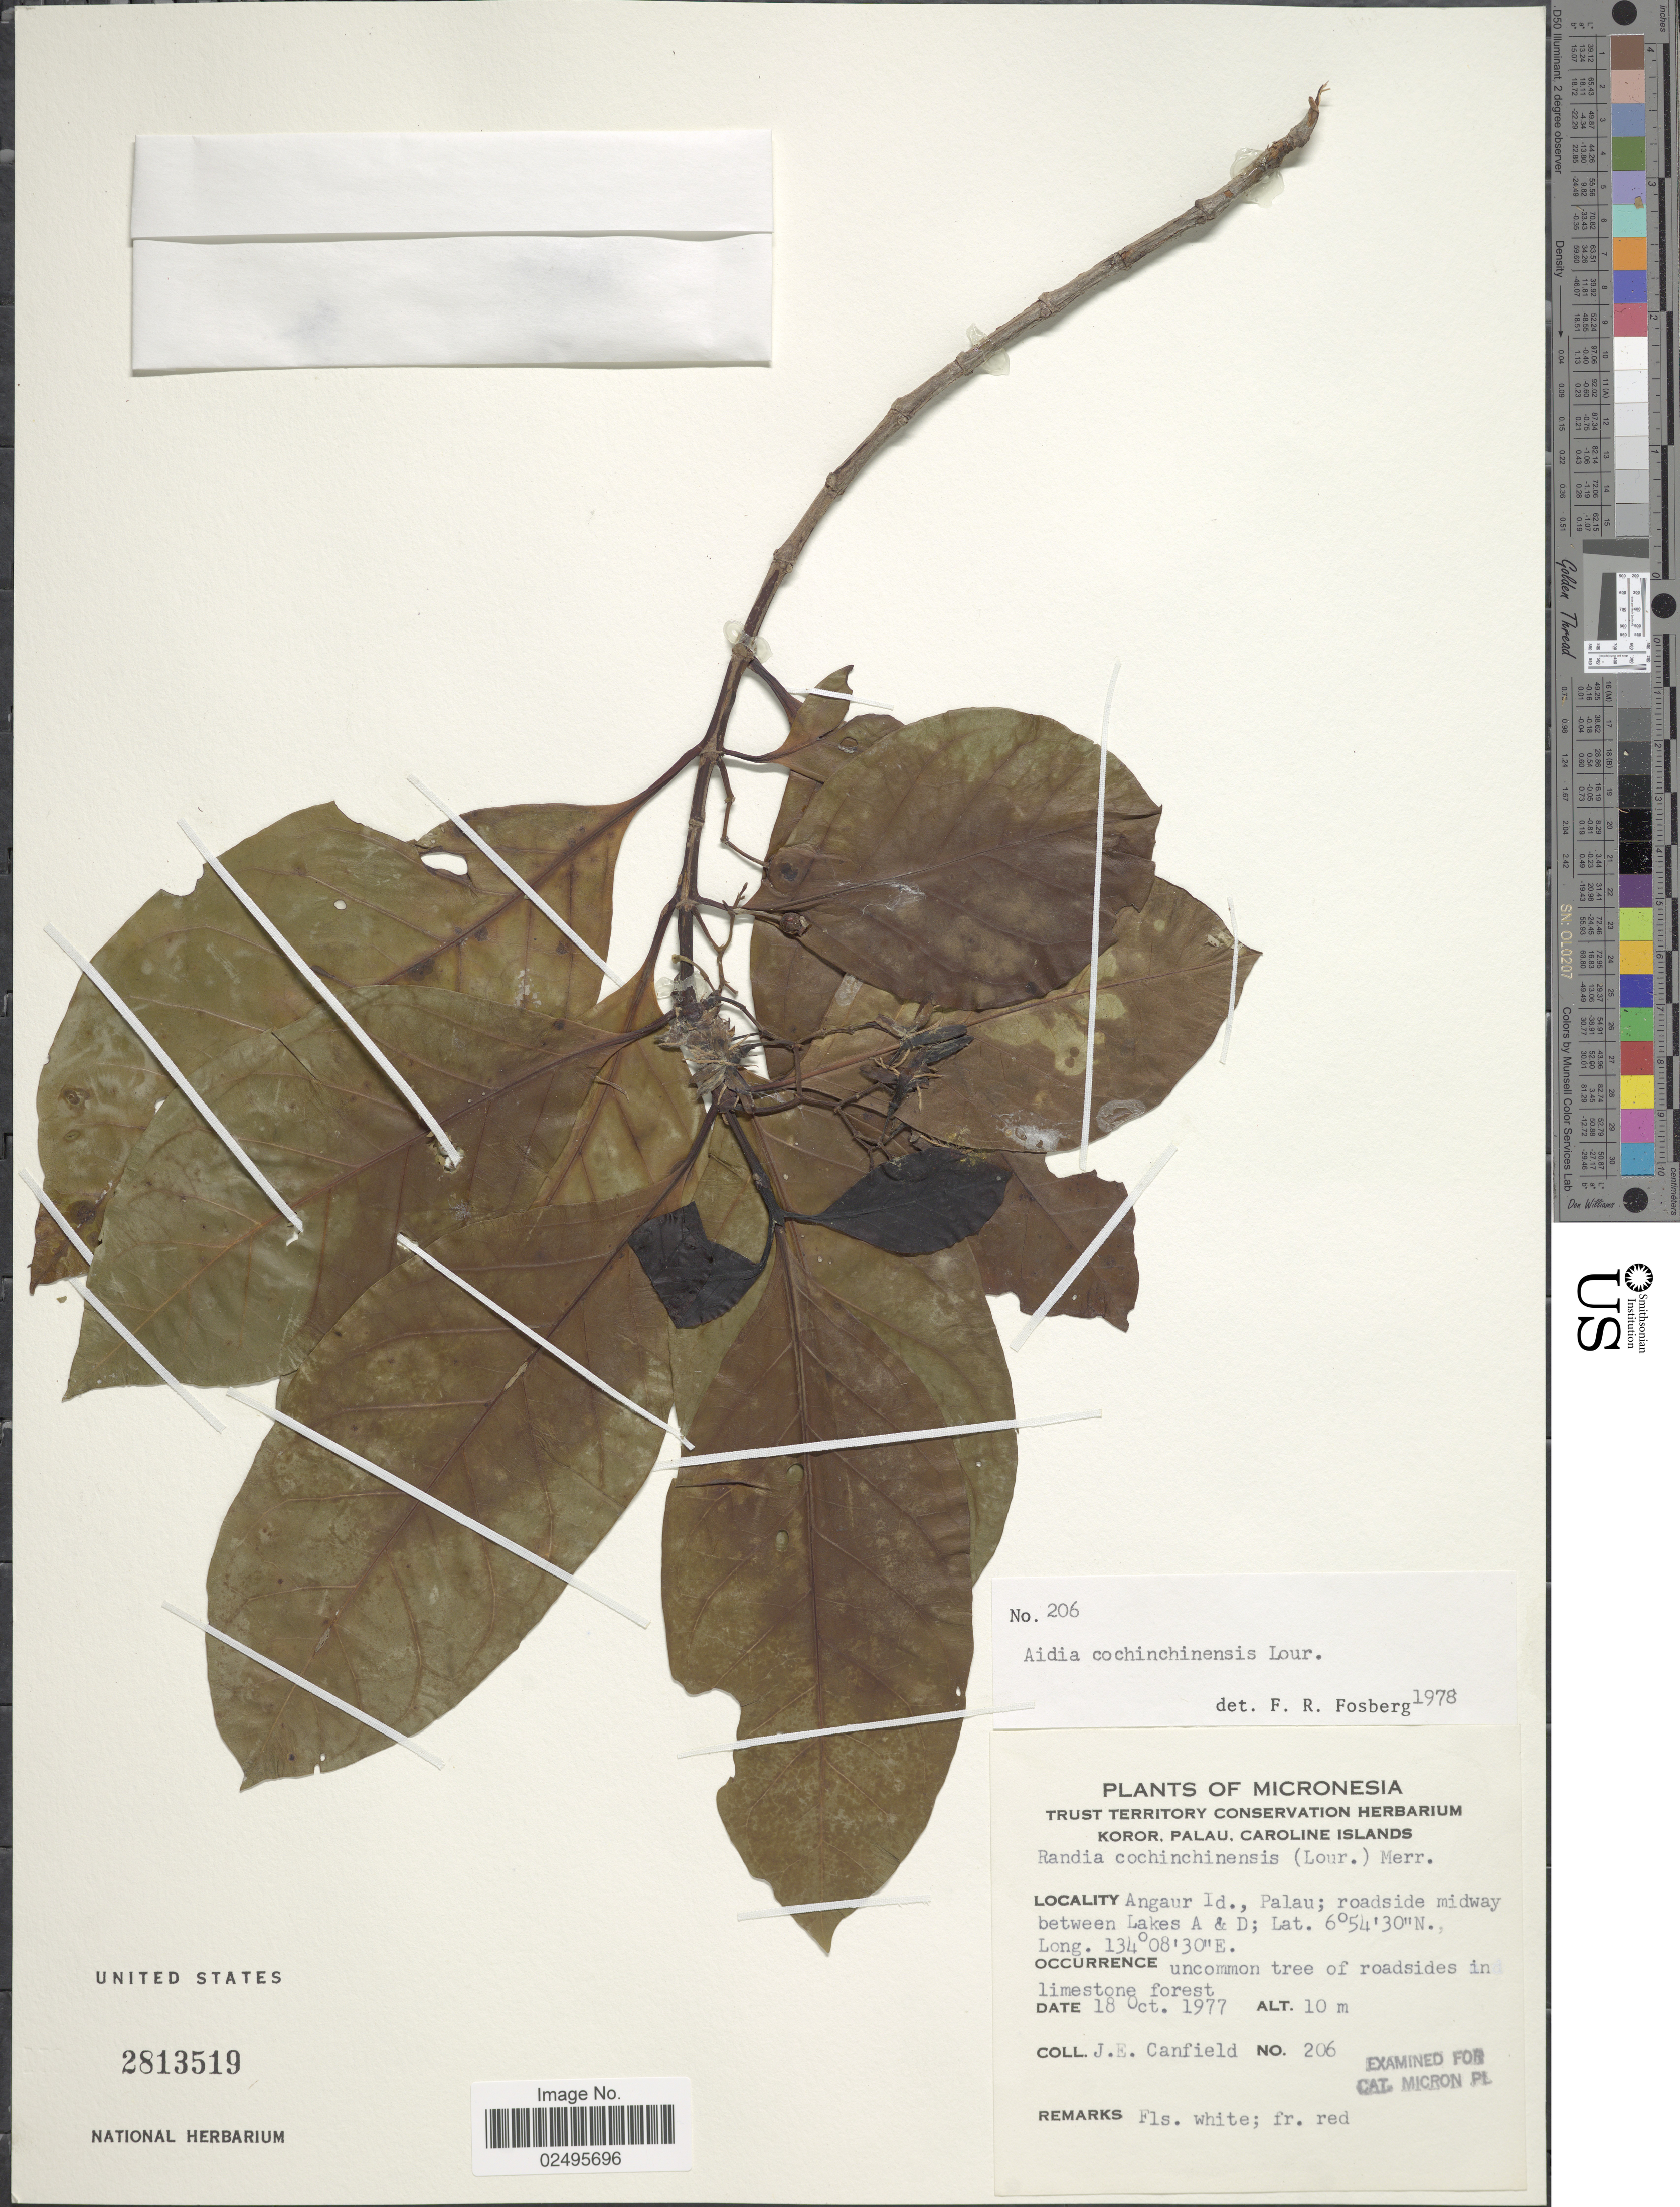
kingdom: Plantae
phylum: Tracheophyta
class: Magnoliopsida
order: Gentianales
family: Rubiaceae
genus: Aidia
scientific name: Aidia graeffei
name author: (Reinecke) Tirveng.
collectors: J. E. Canfield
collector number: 206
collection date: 1977-10-18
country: Palau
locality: Micronesia. Angaur Id., Palau; roadside midway between Lakes A & D.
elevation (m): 10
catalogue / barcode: US 2813519